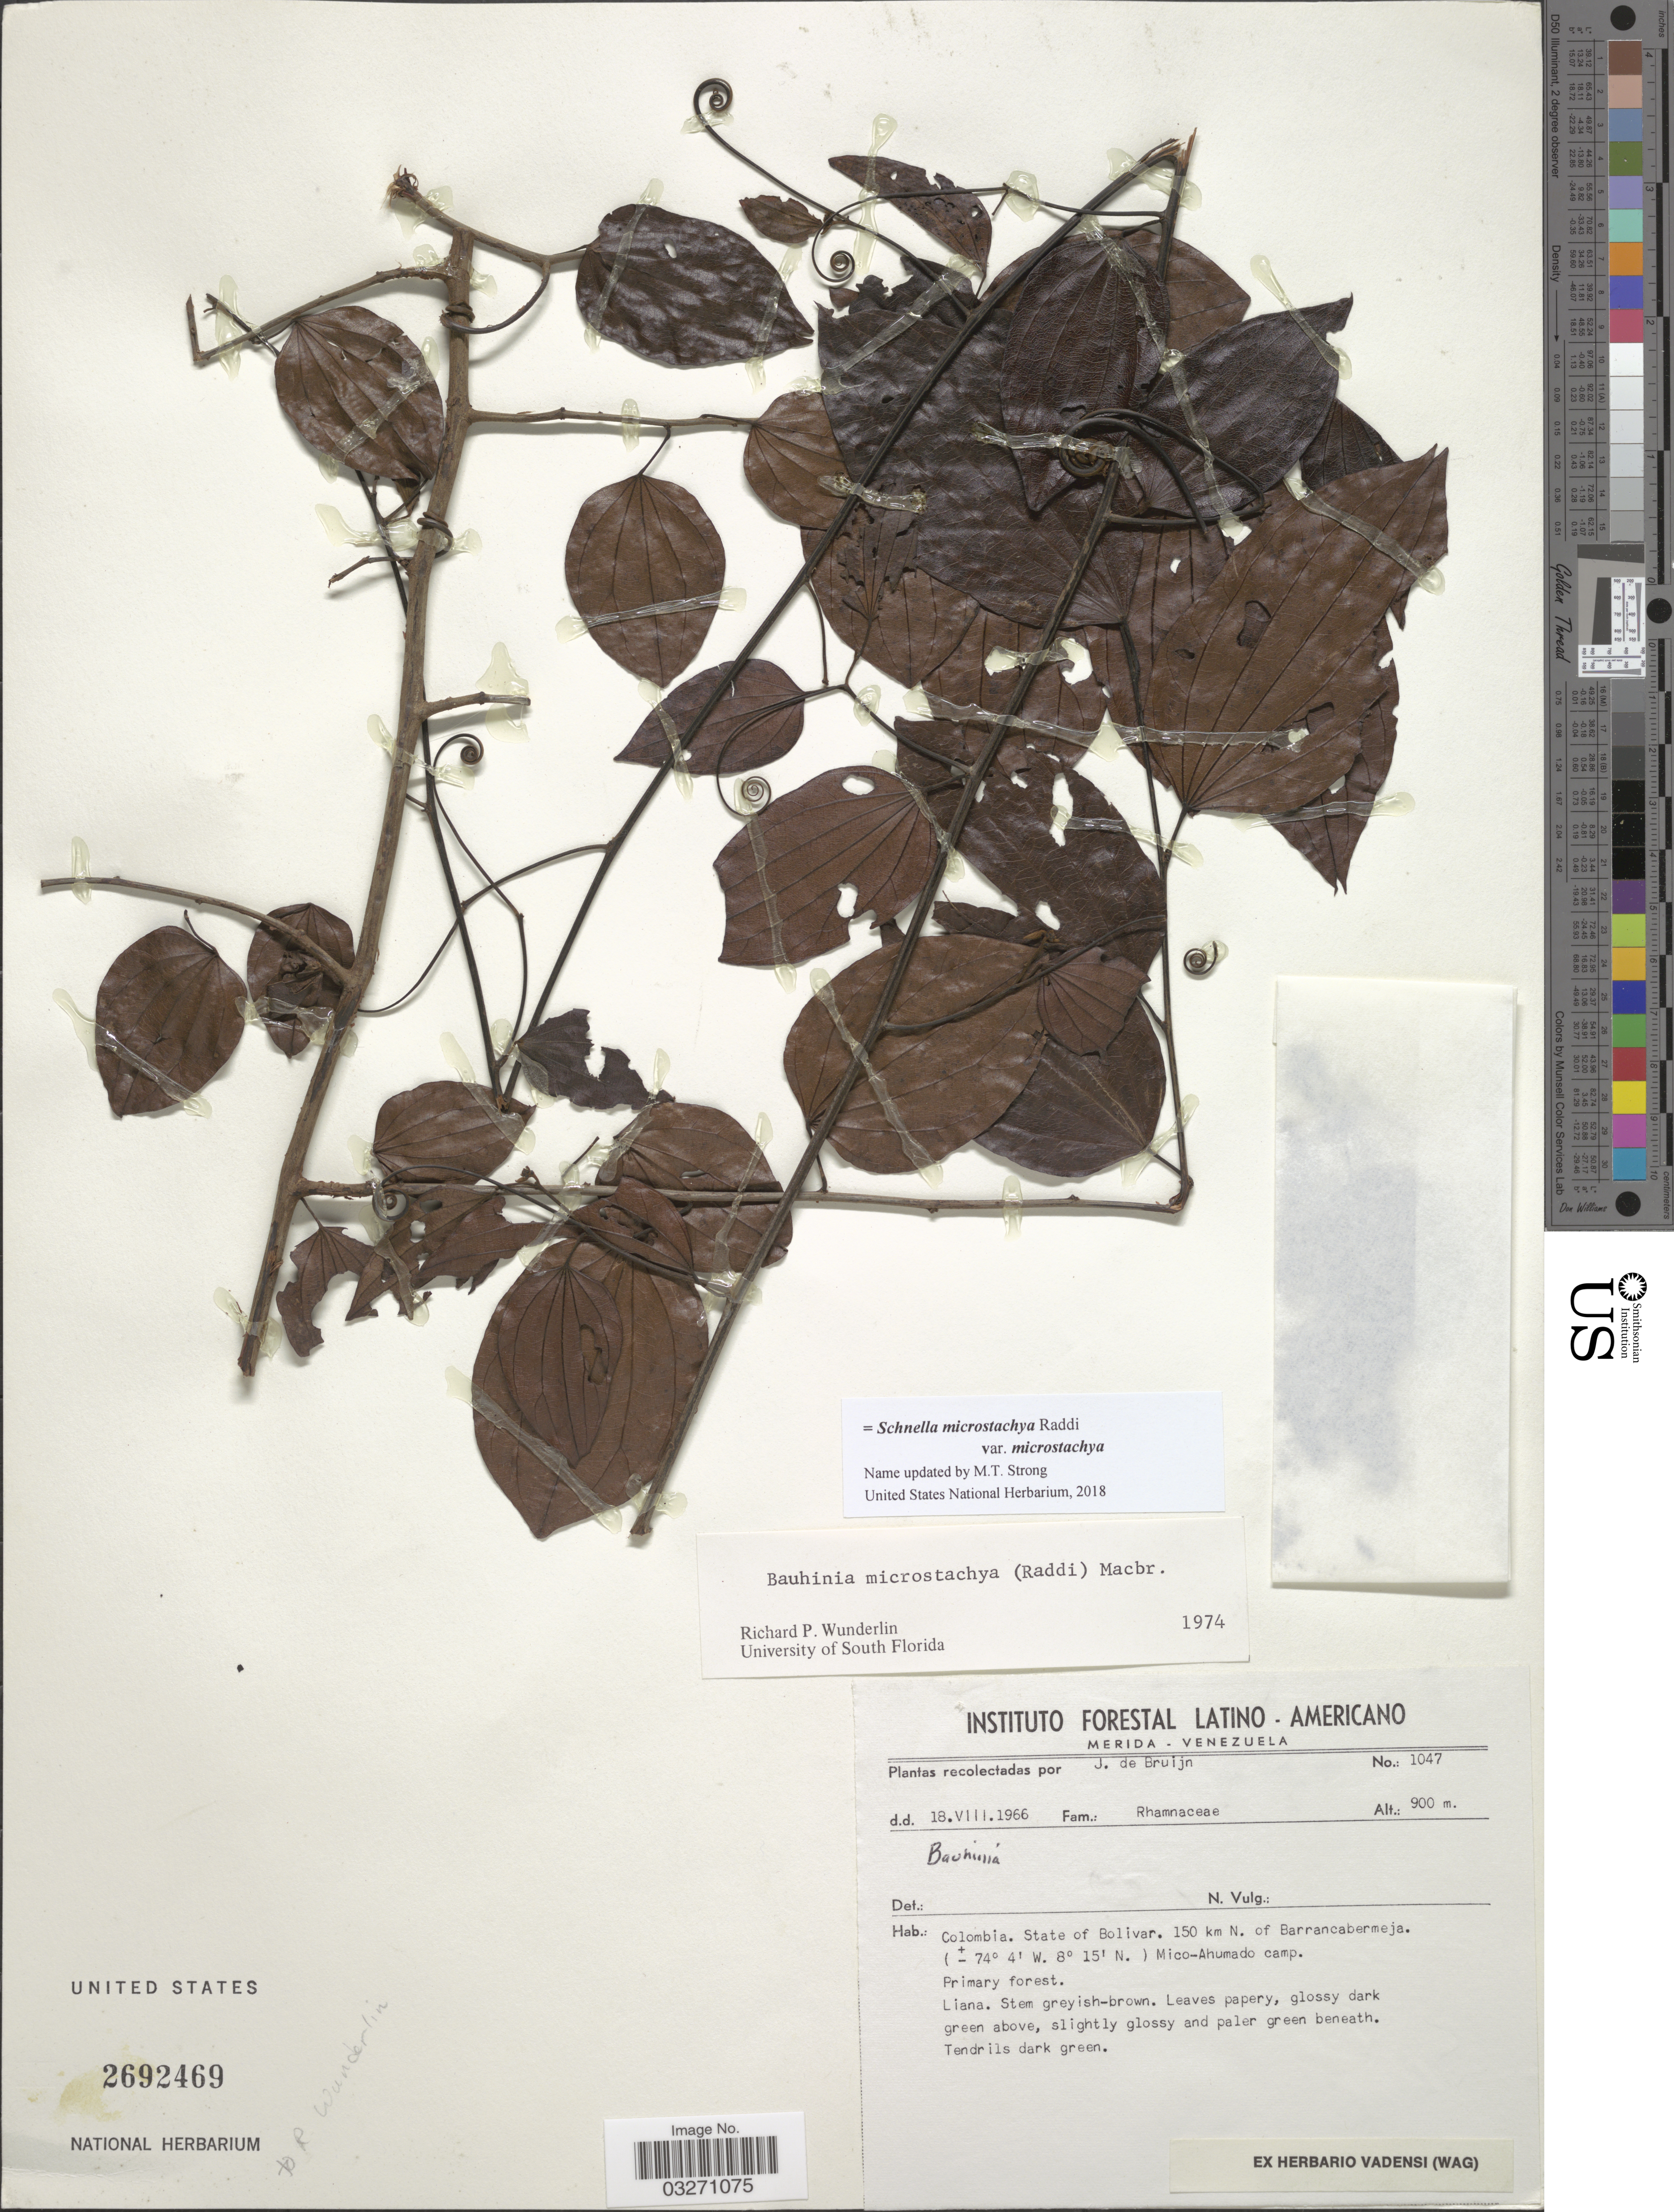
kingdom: Plantae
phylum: Tracheophyta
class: Magnoliopsida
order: Fabales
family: Fabaceae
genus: Schnella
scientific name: Schnella microstachya var. microstachya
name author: Raddi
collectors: J. Bruijn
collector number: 1047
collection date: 1966-08-18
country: Colombia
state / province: Bolívar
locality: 150 km N. of Barrancabermeja.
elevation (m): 900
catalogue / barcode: US 2692469